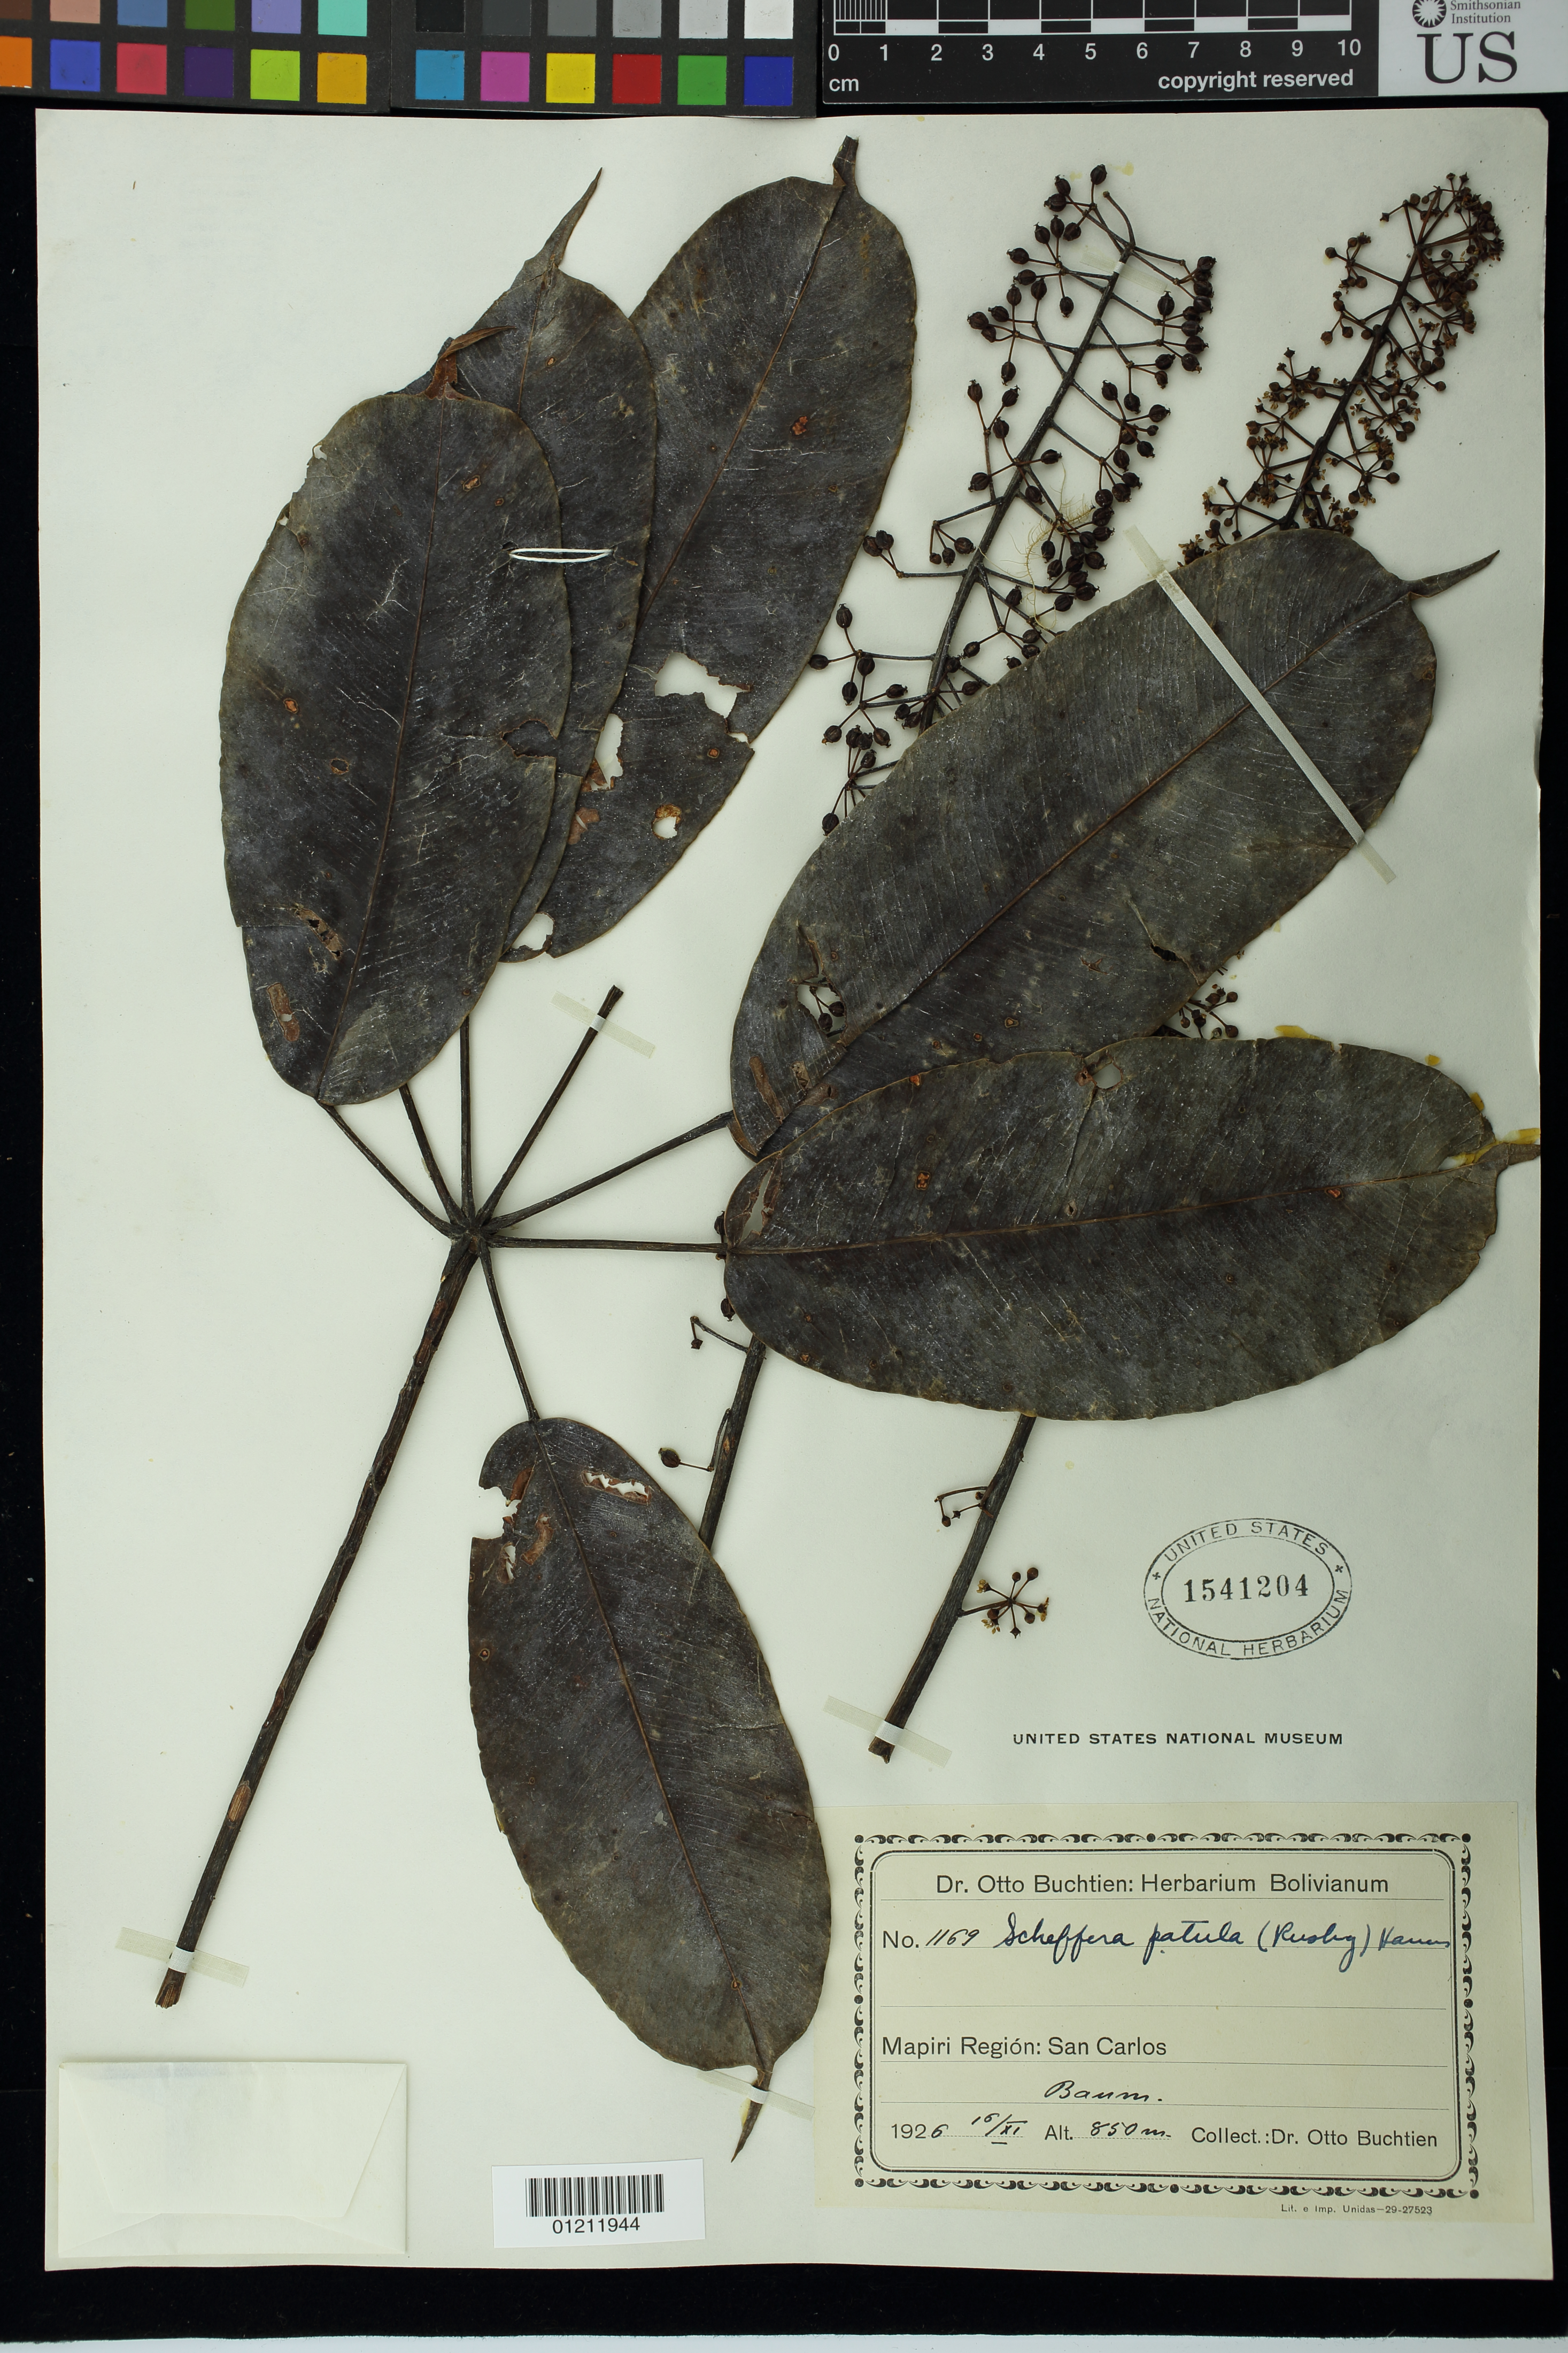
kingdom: Plantae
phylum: Tracheophyta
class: Magnoliopsida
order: Apiales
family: Araliaceae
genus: Schefflera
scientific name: Schefflera patula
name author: (Rusby) Harms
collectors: O. Buchtien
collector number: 1169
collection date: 1926-11-16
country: Bolivia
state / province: La Paz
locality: Mapiri Región: San Carlos, Baum.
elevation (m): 850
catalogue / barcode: US 1541204